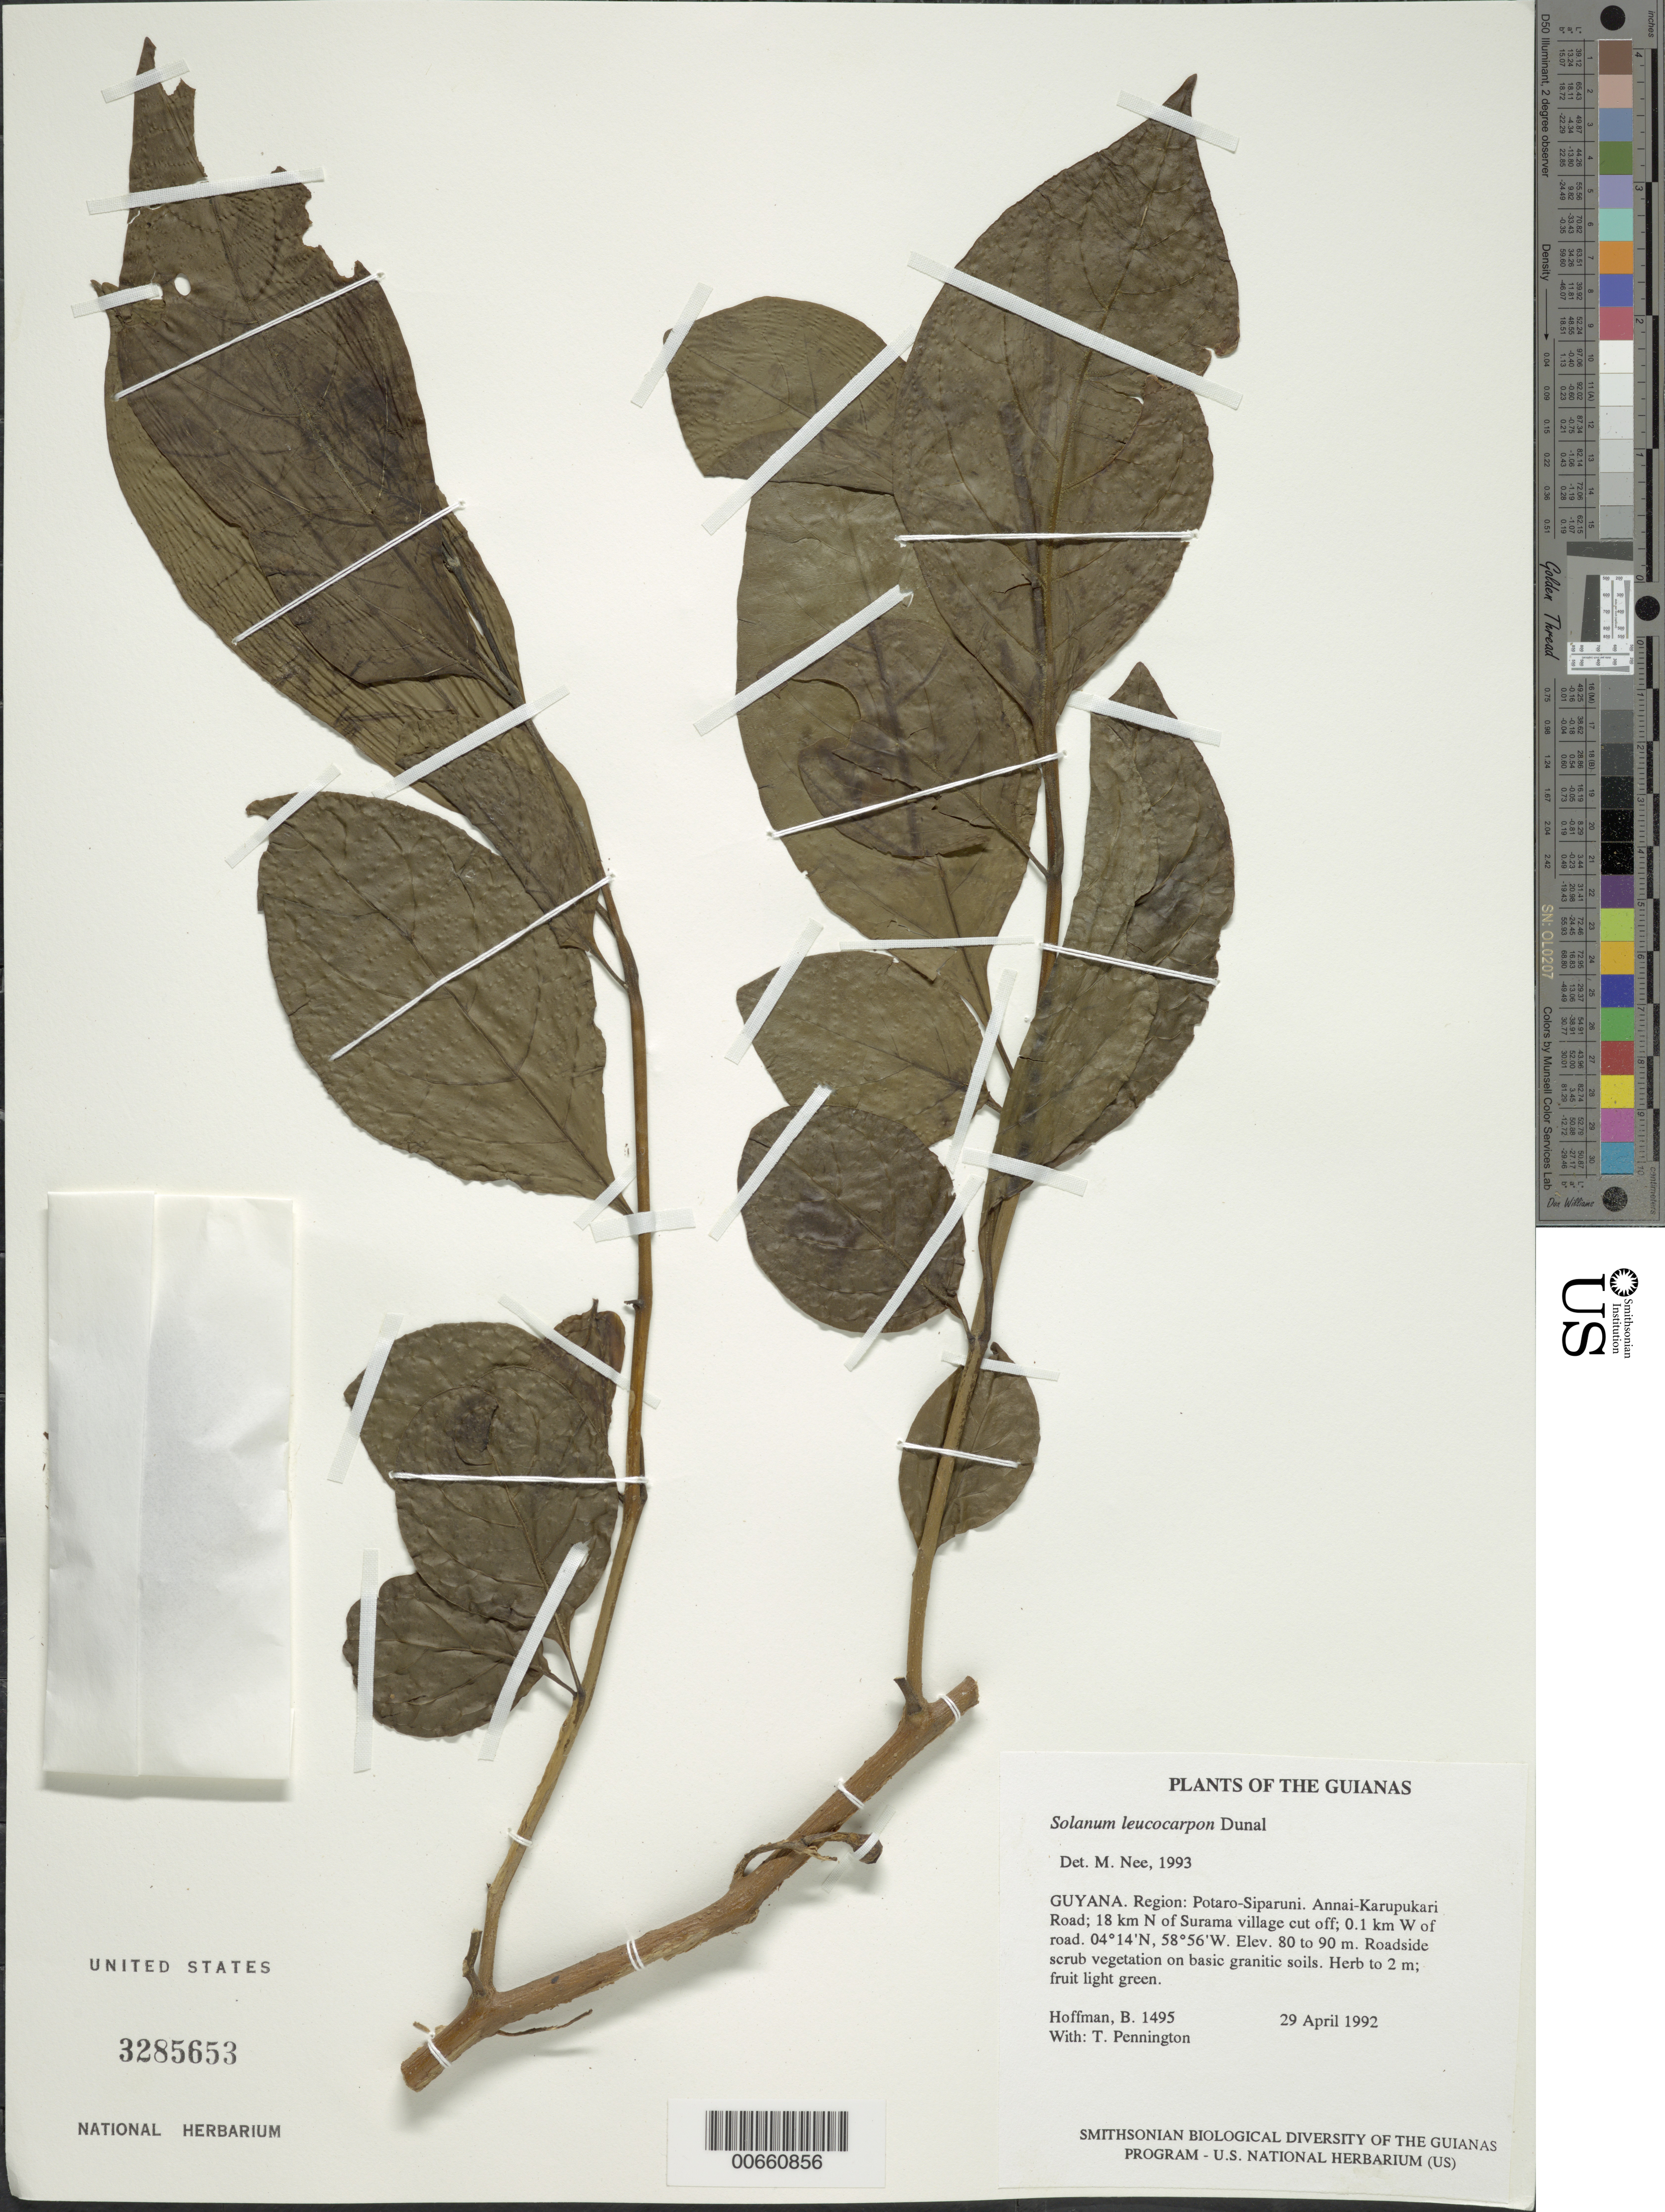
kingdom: Plantae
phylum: Tracheophyta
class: Magnoliopsida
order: Solanales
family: Solanaceae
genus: Solanum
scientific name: Solanum leucocarpon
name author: Dunal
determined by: Nee, Michael H.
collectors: B. Hoffman & R. T. Pennington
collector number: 1495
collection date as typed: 4 Apr 1992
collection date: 1992-04-04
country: Guyana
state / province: Potaro-Siparuni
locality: Annai-Karupukari Road; 18 km N of Surama village cut off; 0.1 km W of road. Iwokrama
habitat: Roadside scrub vegetation on basic granitic soils.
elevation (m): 80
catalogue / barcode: US 3285653